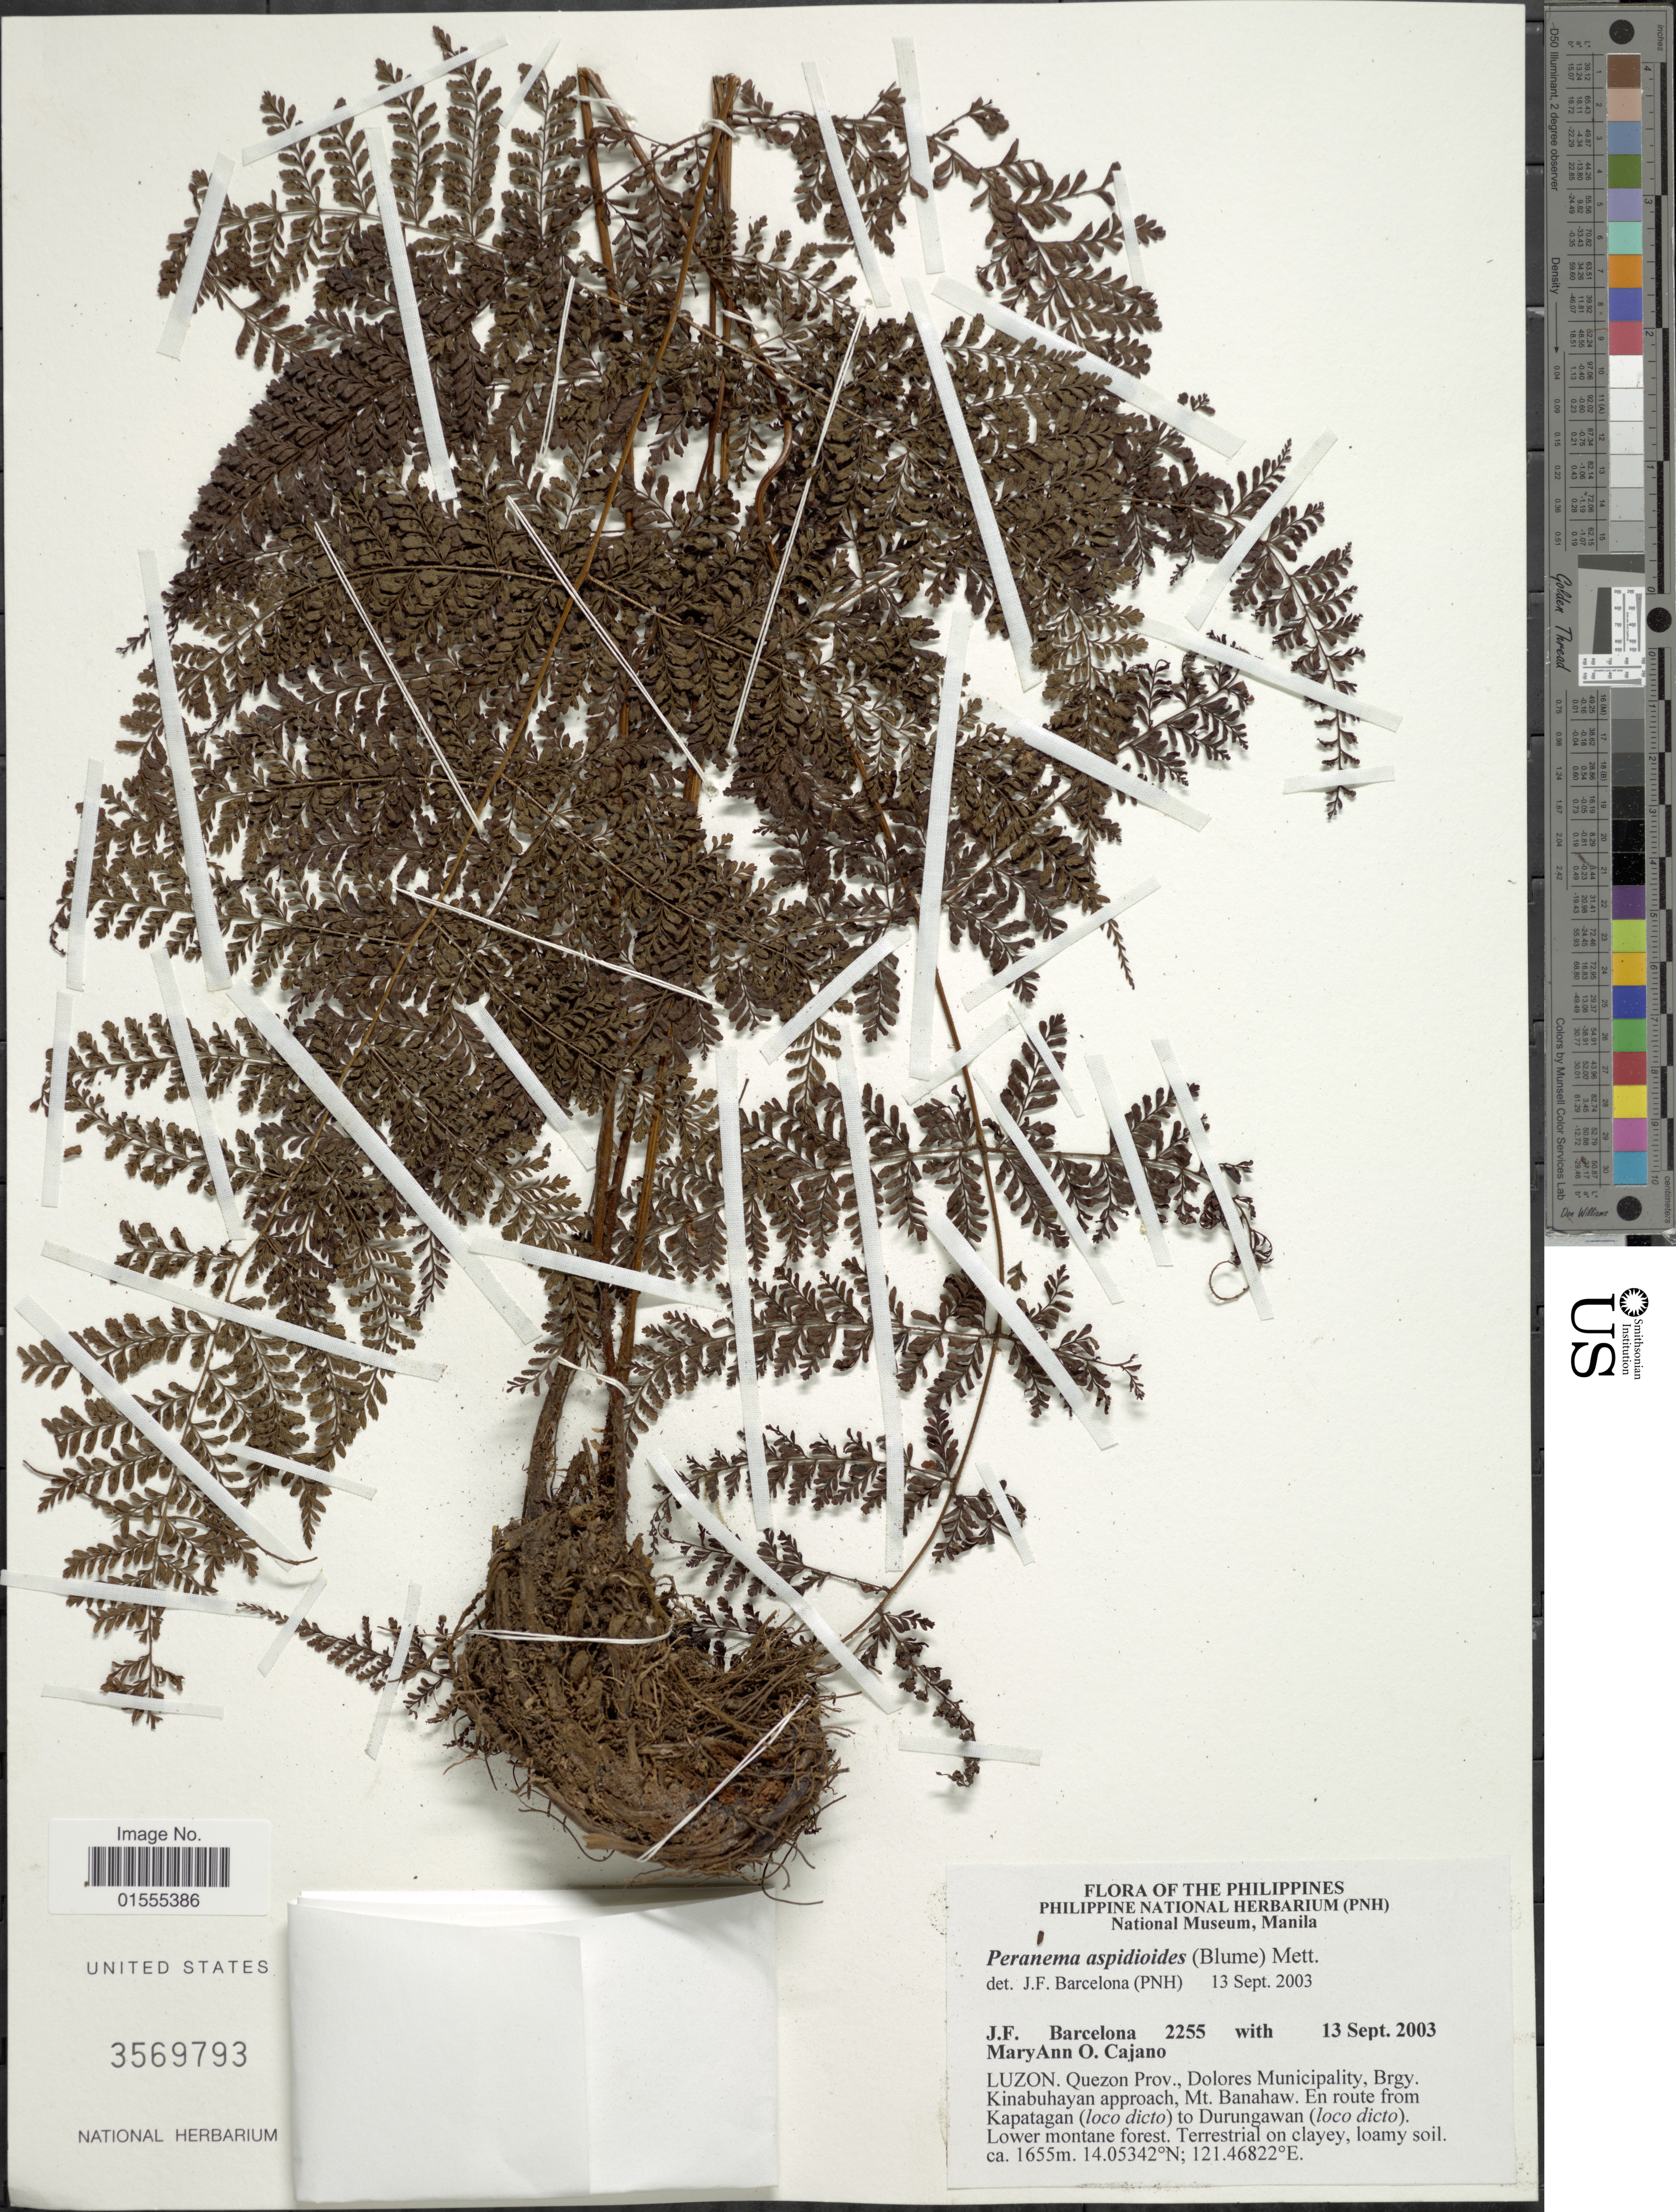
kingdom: Plantae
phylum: Tracheophyta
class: Polypodiopsida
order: Polypodiales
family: Dryopteridaceae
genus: Dryopteris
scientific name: Dryopteris pseudocaenopteris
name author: (Kunze) Li Bing Zhang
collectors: J. F. Barcelona & M. Cajano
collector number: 2255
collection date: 2003-09-13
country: Philippines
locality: Luzon, Quezon prov., Dolores Municipality, Brgy. Kinabuhayan approach, Mt Banahaw. En route from Kapatagan (loco dicto) to Durungawan (loco dicto)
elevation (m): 1655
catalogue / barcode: US 3569793